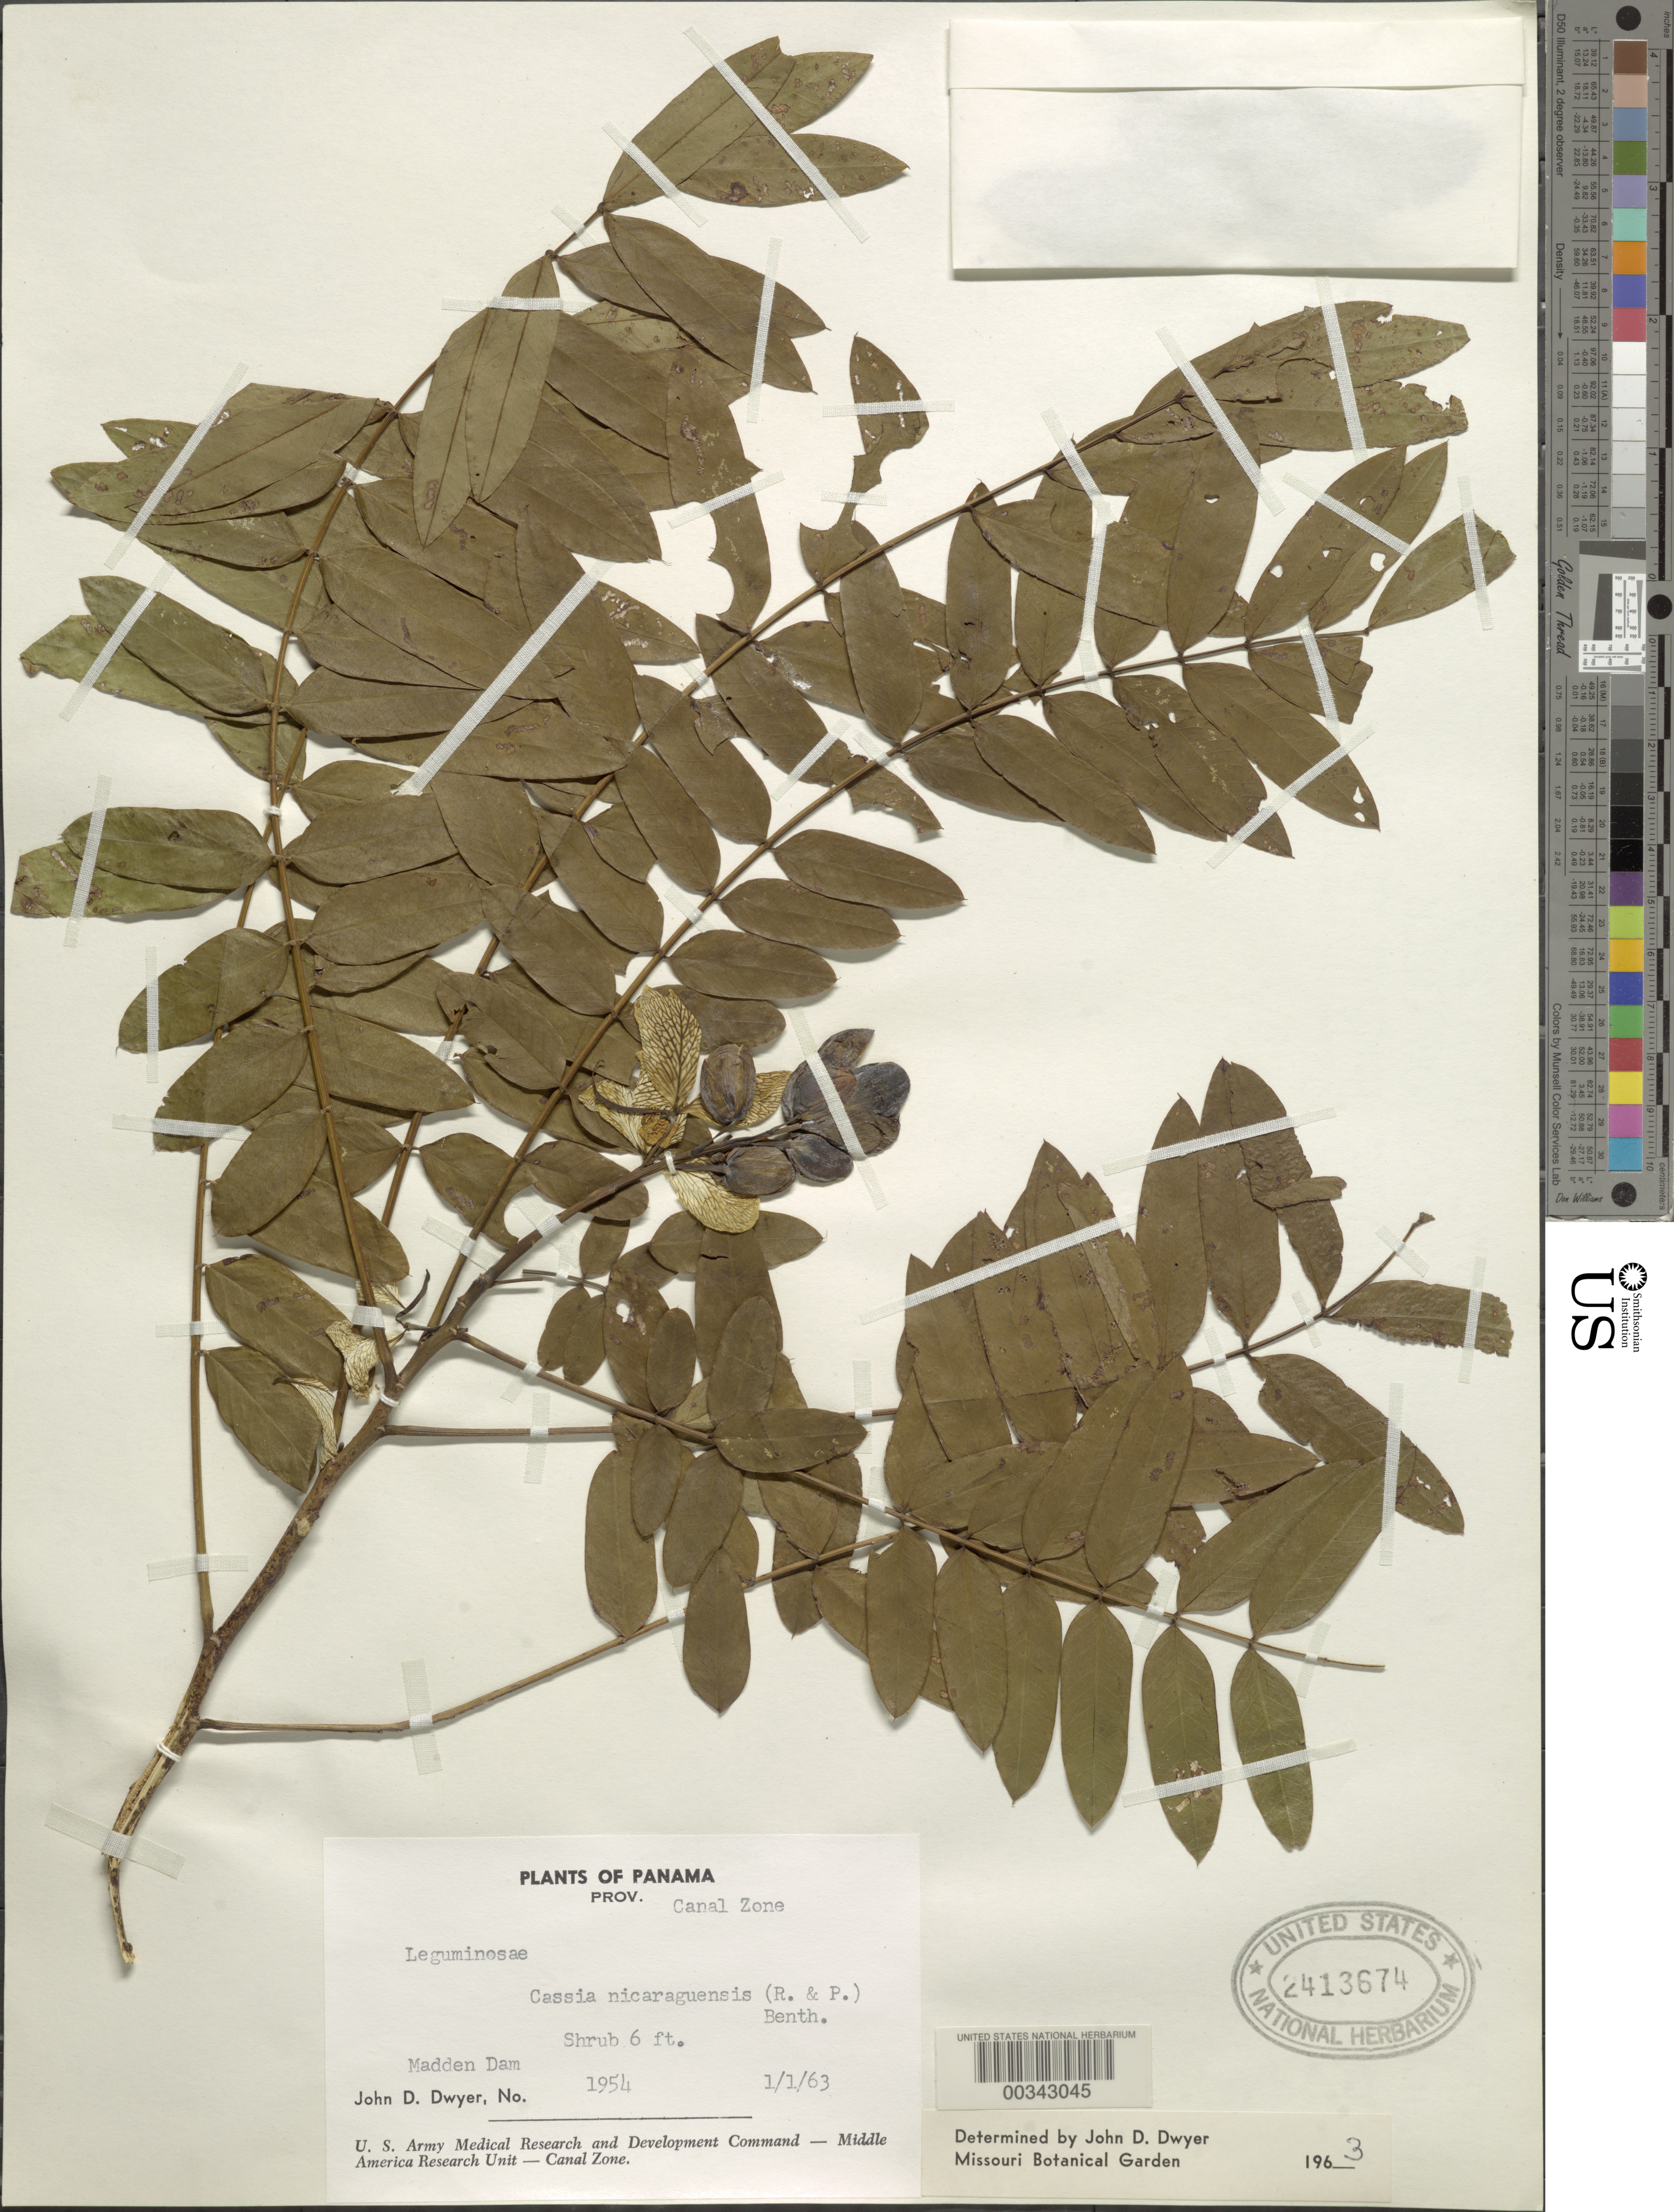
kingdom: Plantae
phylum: Tracheophyta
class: Magnoliopsida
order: Fabales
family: Fabaceae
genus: Senna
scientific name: Senna nicaraguensis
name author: (Benth.) H.S. Irwin & Barneby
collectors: J. D. Dwyer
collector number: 1954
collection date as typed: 01 Jan 1963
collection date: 1963-01-01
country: Panama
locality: Madden Dam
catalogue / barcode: US 2413674